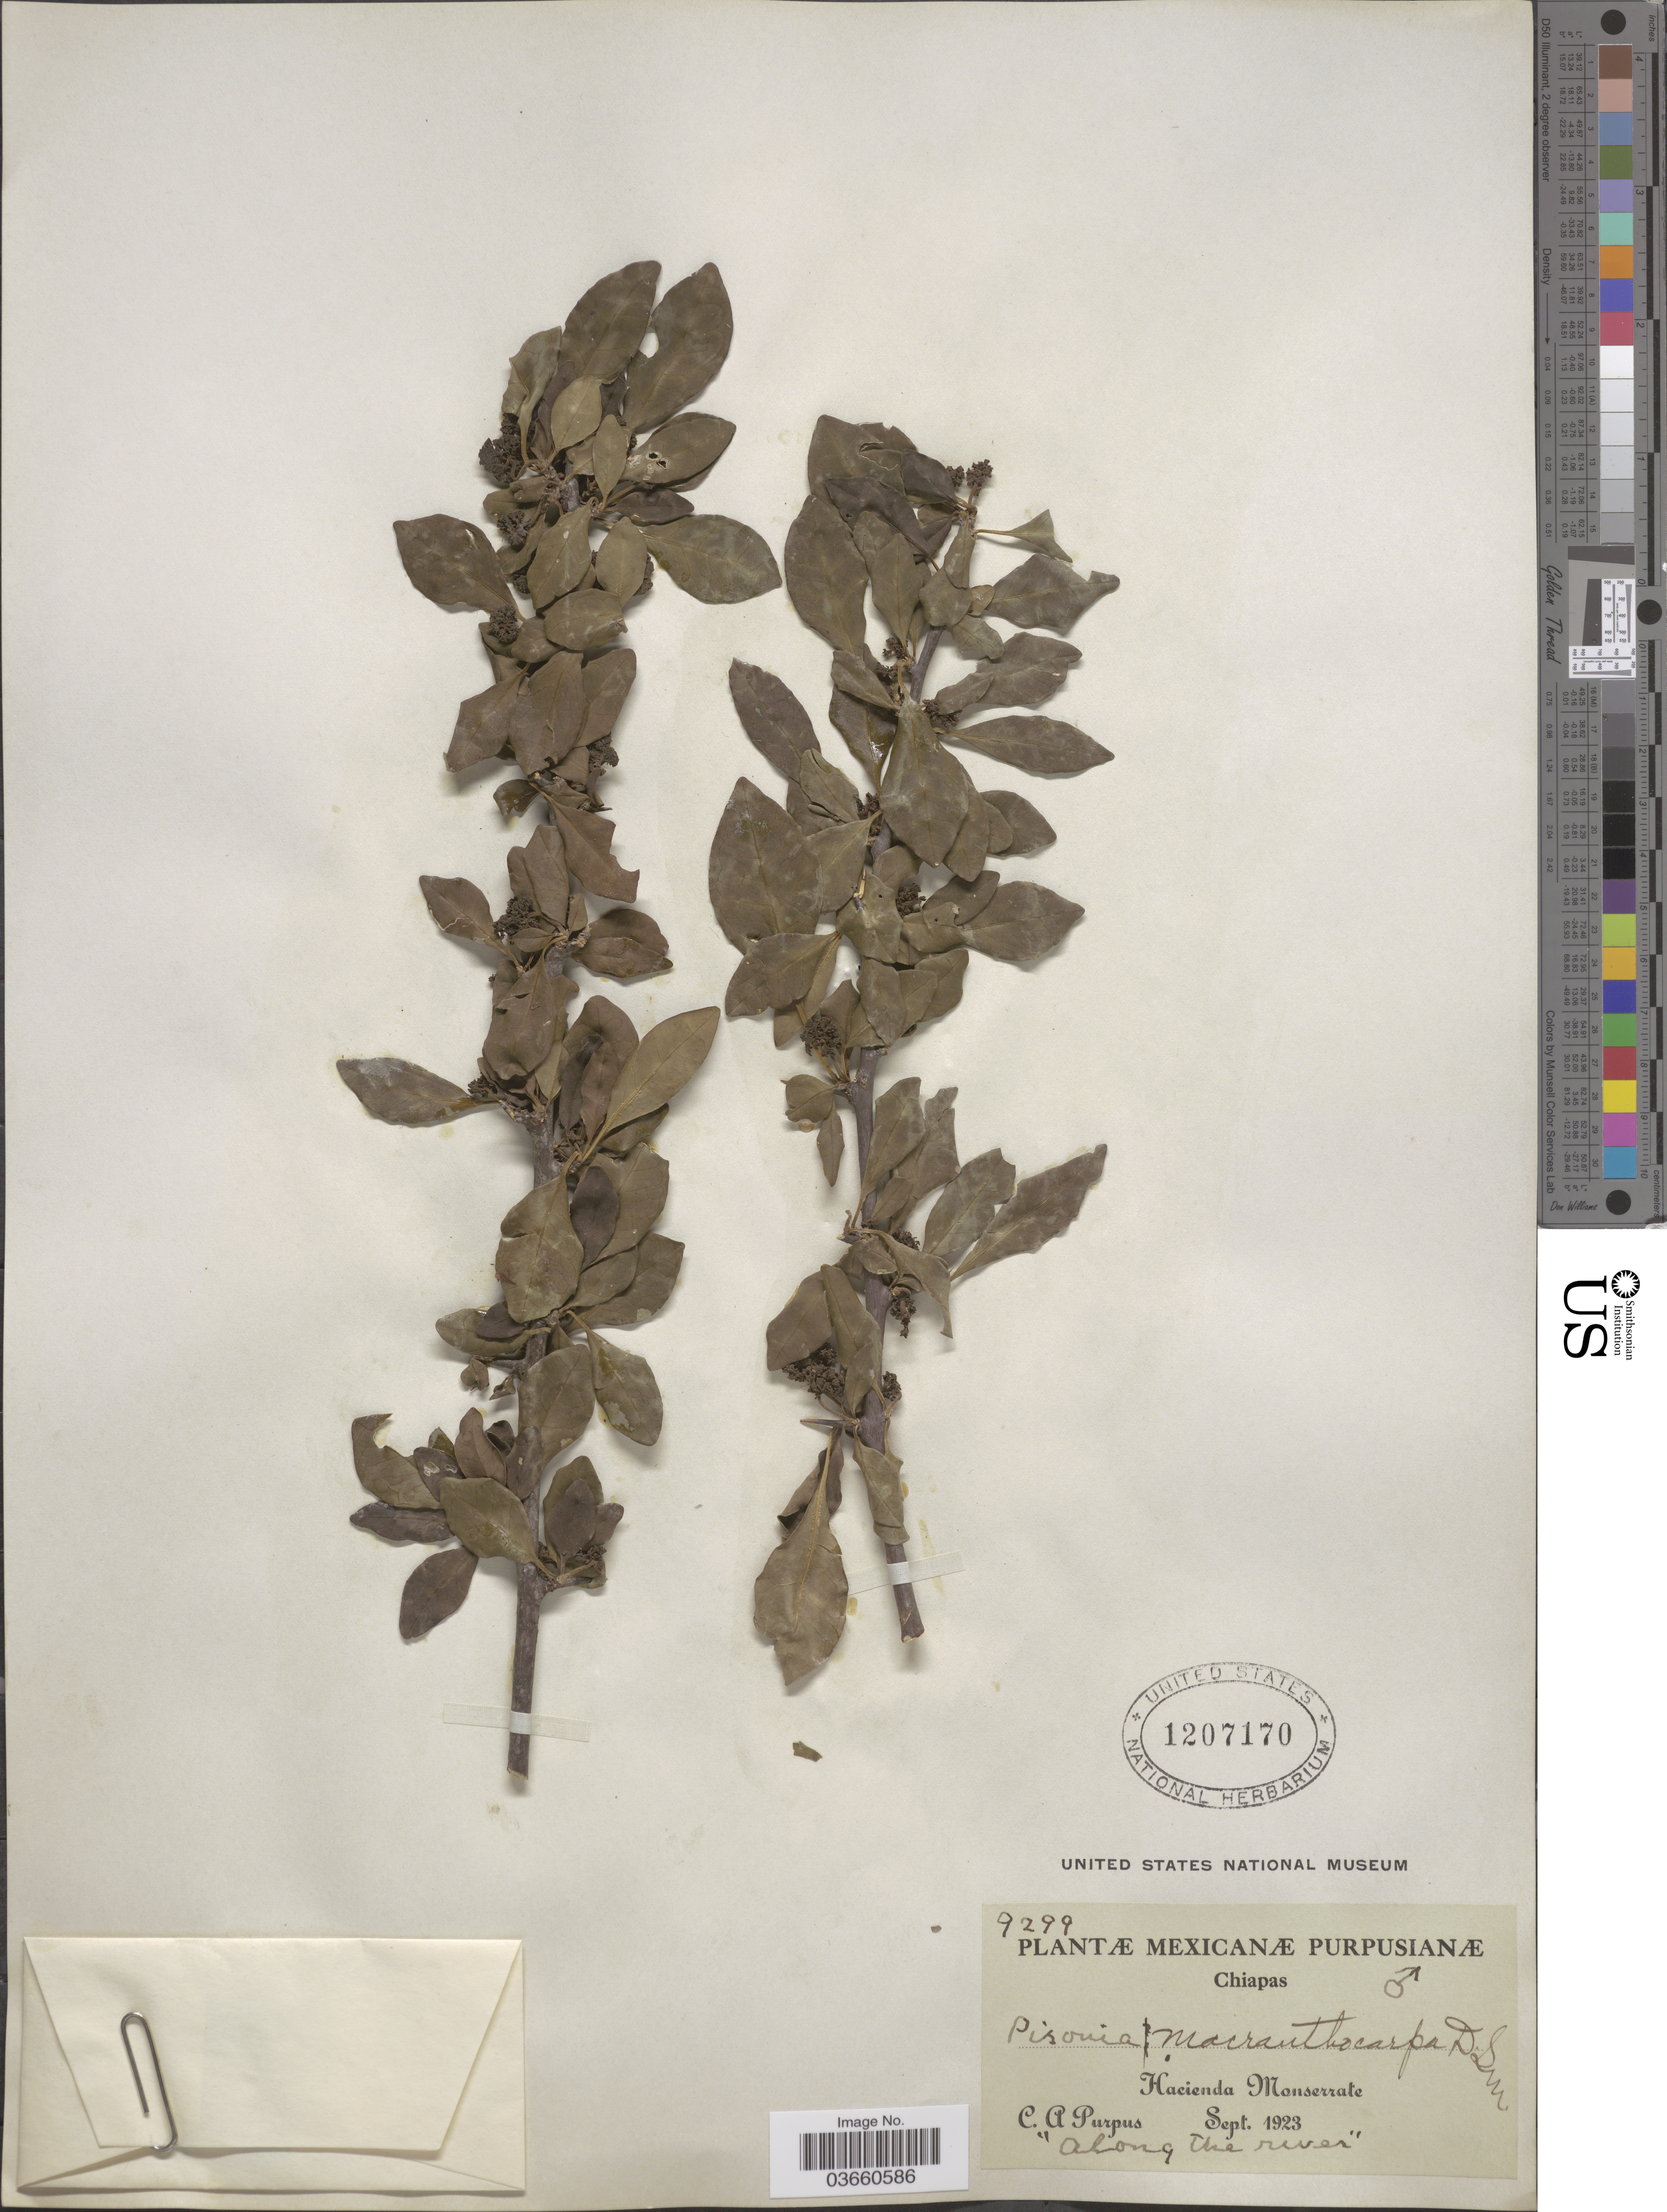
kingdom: Plantae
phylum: Tracheophyta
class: Magnoliopsida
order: Caryophyllales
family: Nyctaginaceae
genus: Pisonia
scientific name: Pisonia macranthocarpa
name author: (Donn. Sm.) Donn. Sm.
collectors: C. A. Purpus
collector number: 9299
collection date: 1923-09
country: Mexico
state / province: Chiapas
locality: Hacienda Monserrate.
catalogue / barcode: US 1207170